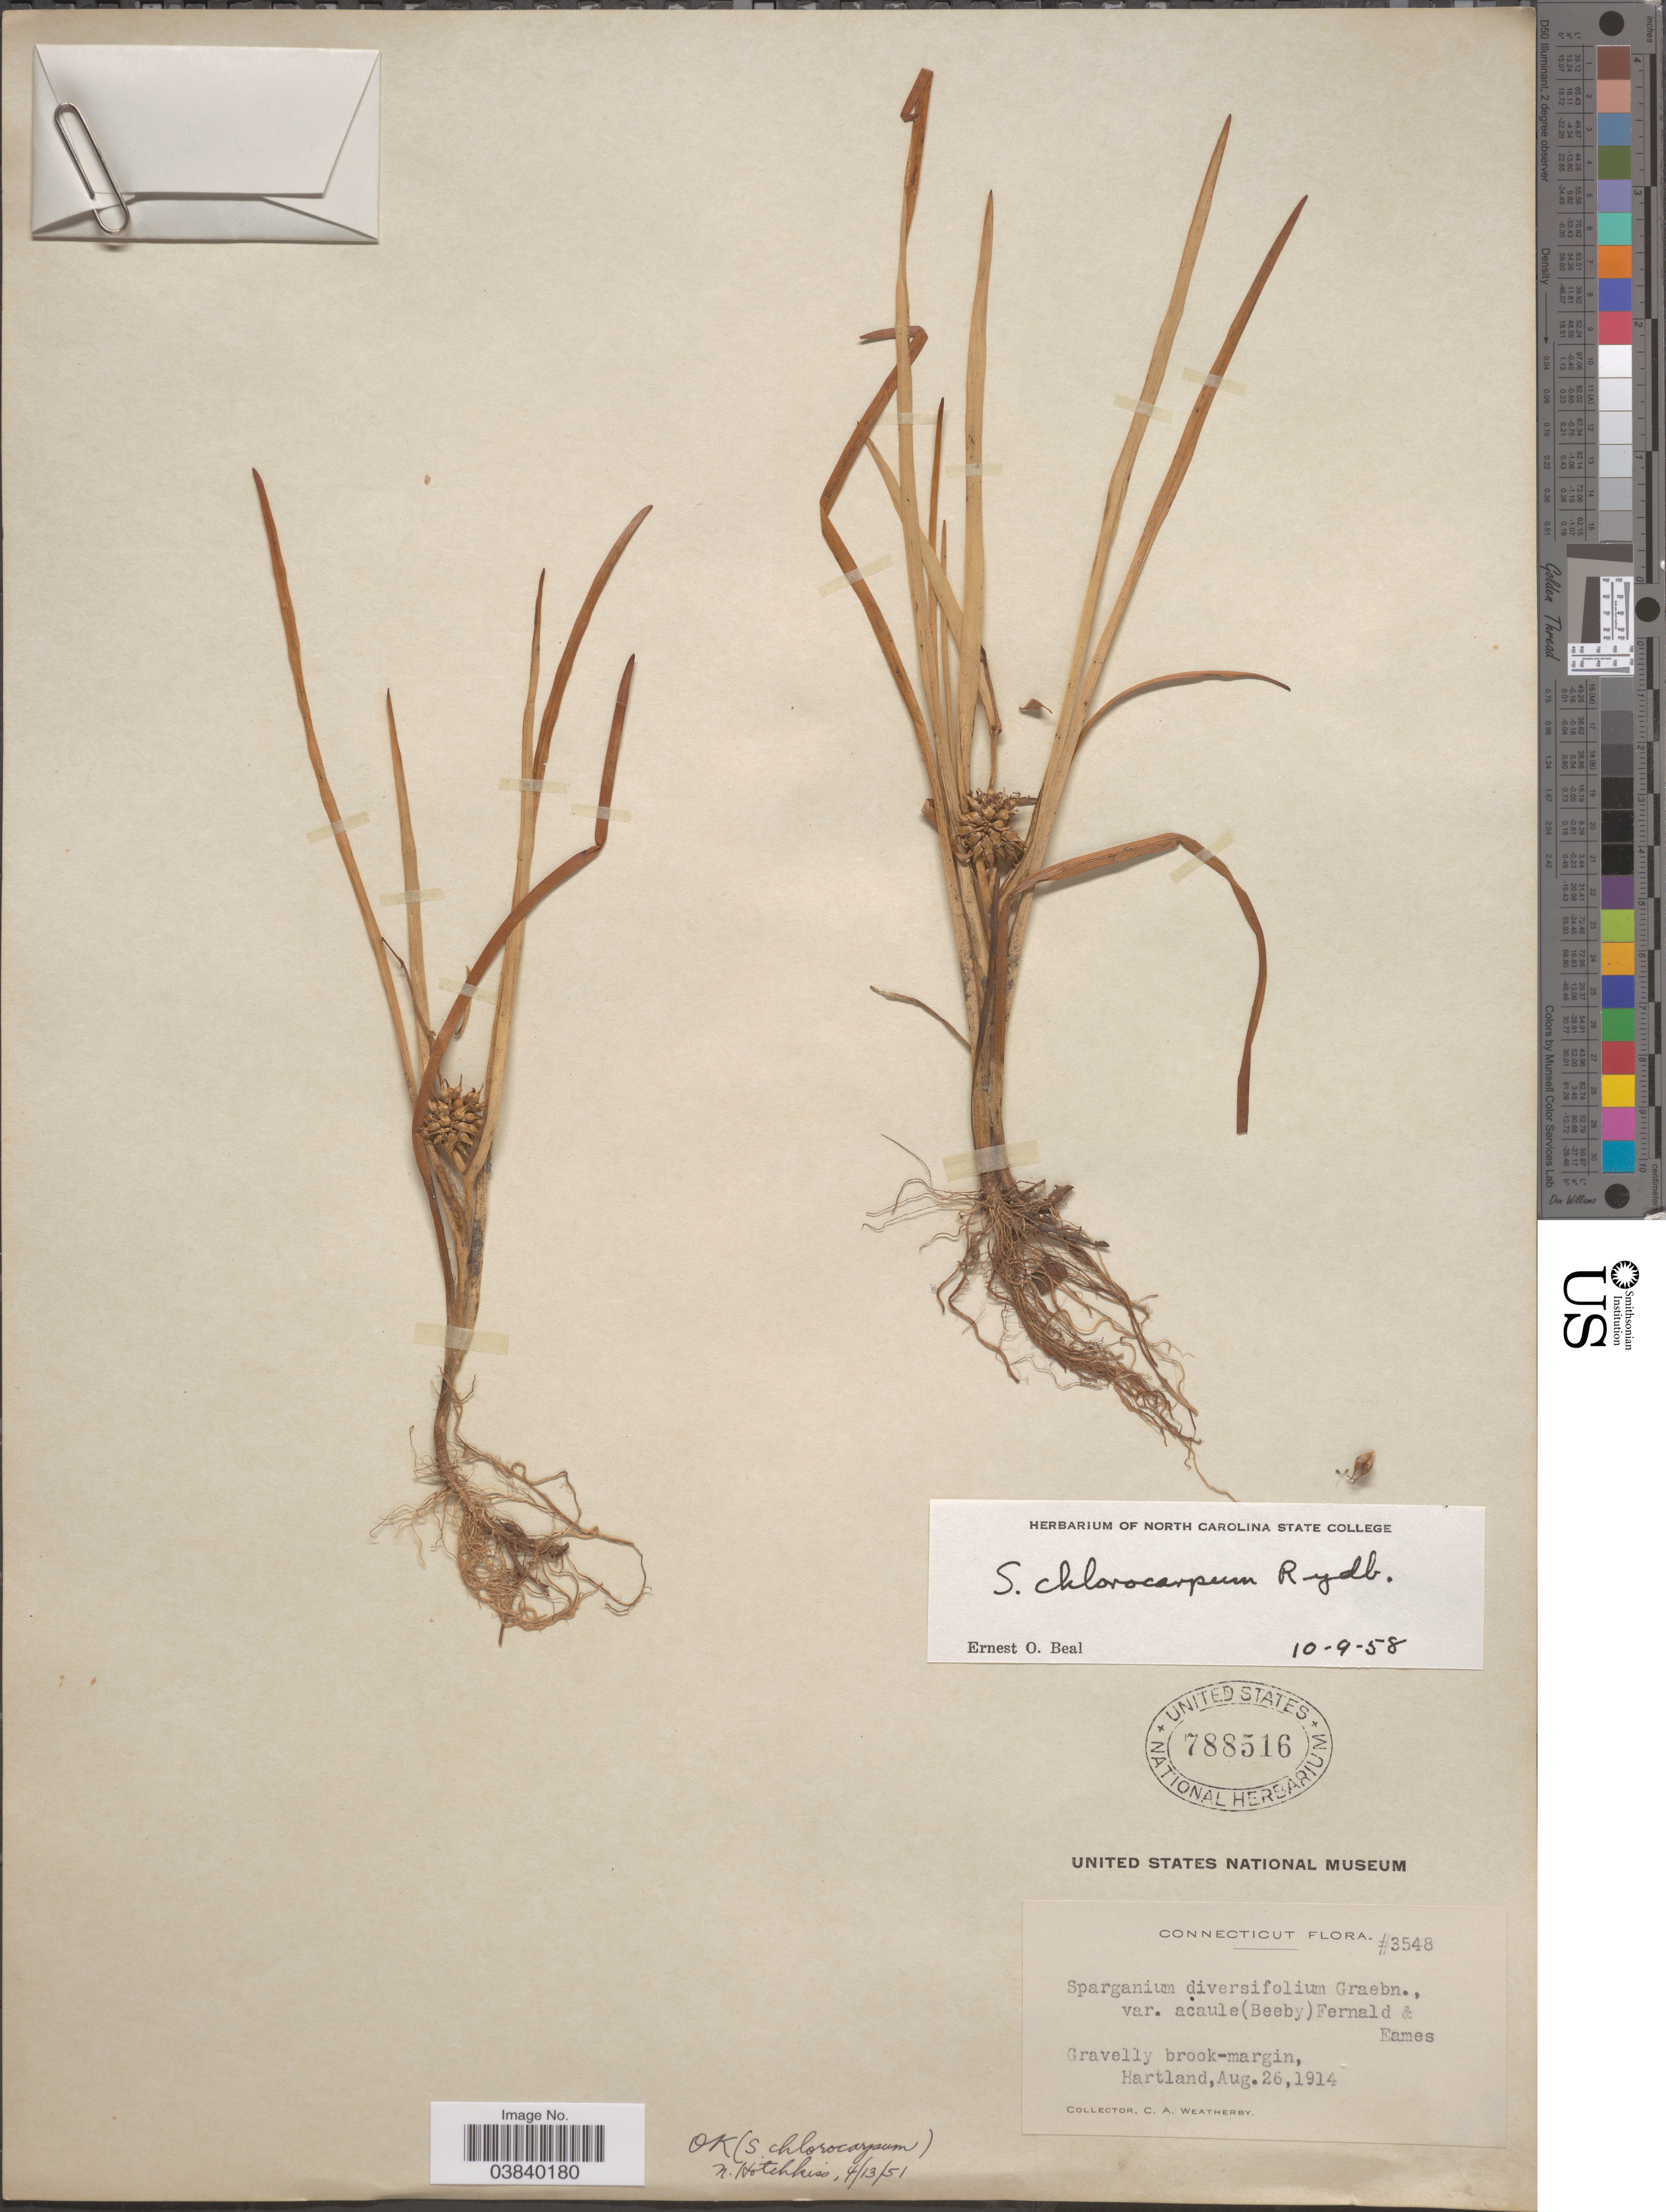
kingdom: Plantae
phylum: Tracheophyta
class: Liliopsida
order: Poales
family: Typhaceae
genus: Sparganium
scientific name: Sparganium chlorocarpum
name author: Rydb.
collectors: C. A. Weatherby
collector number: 3548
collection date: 1914-08-26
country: United States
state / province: Connecticut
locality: Gravelly brook-margin, Hartland.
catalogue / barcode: US 788516